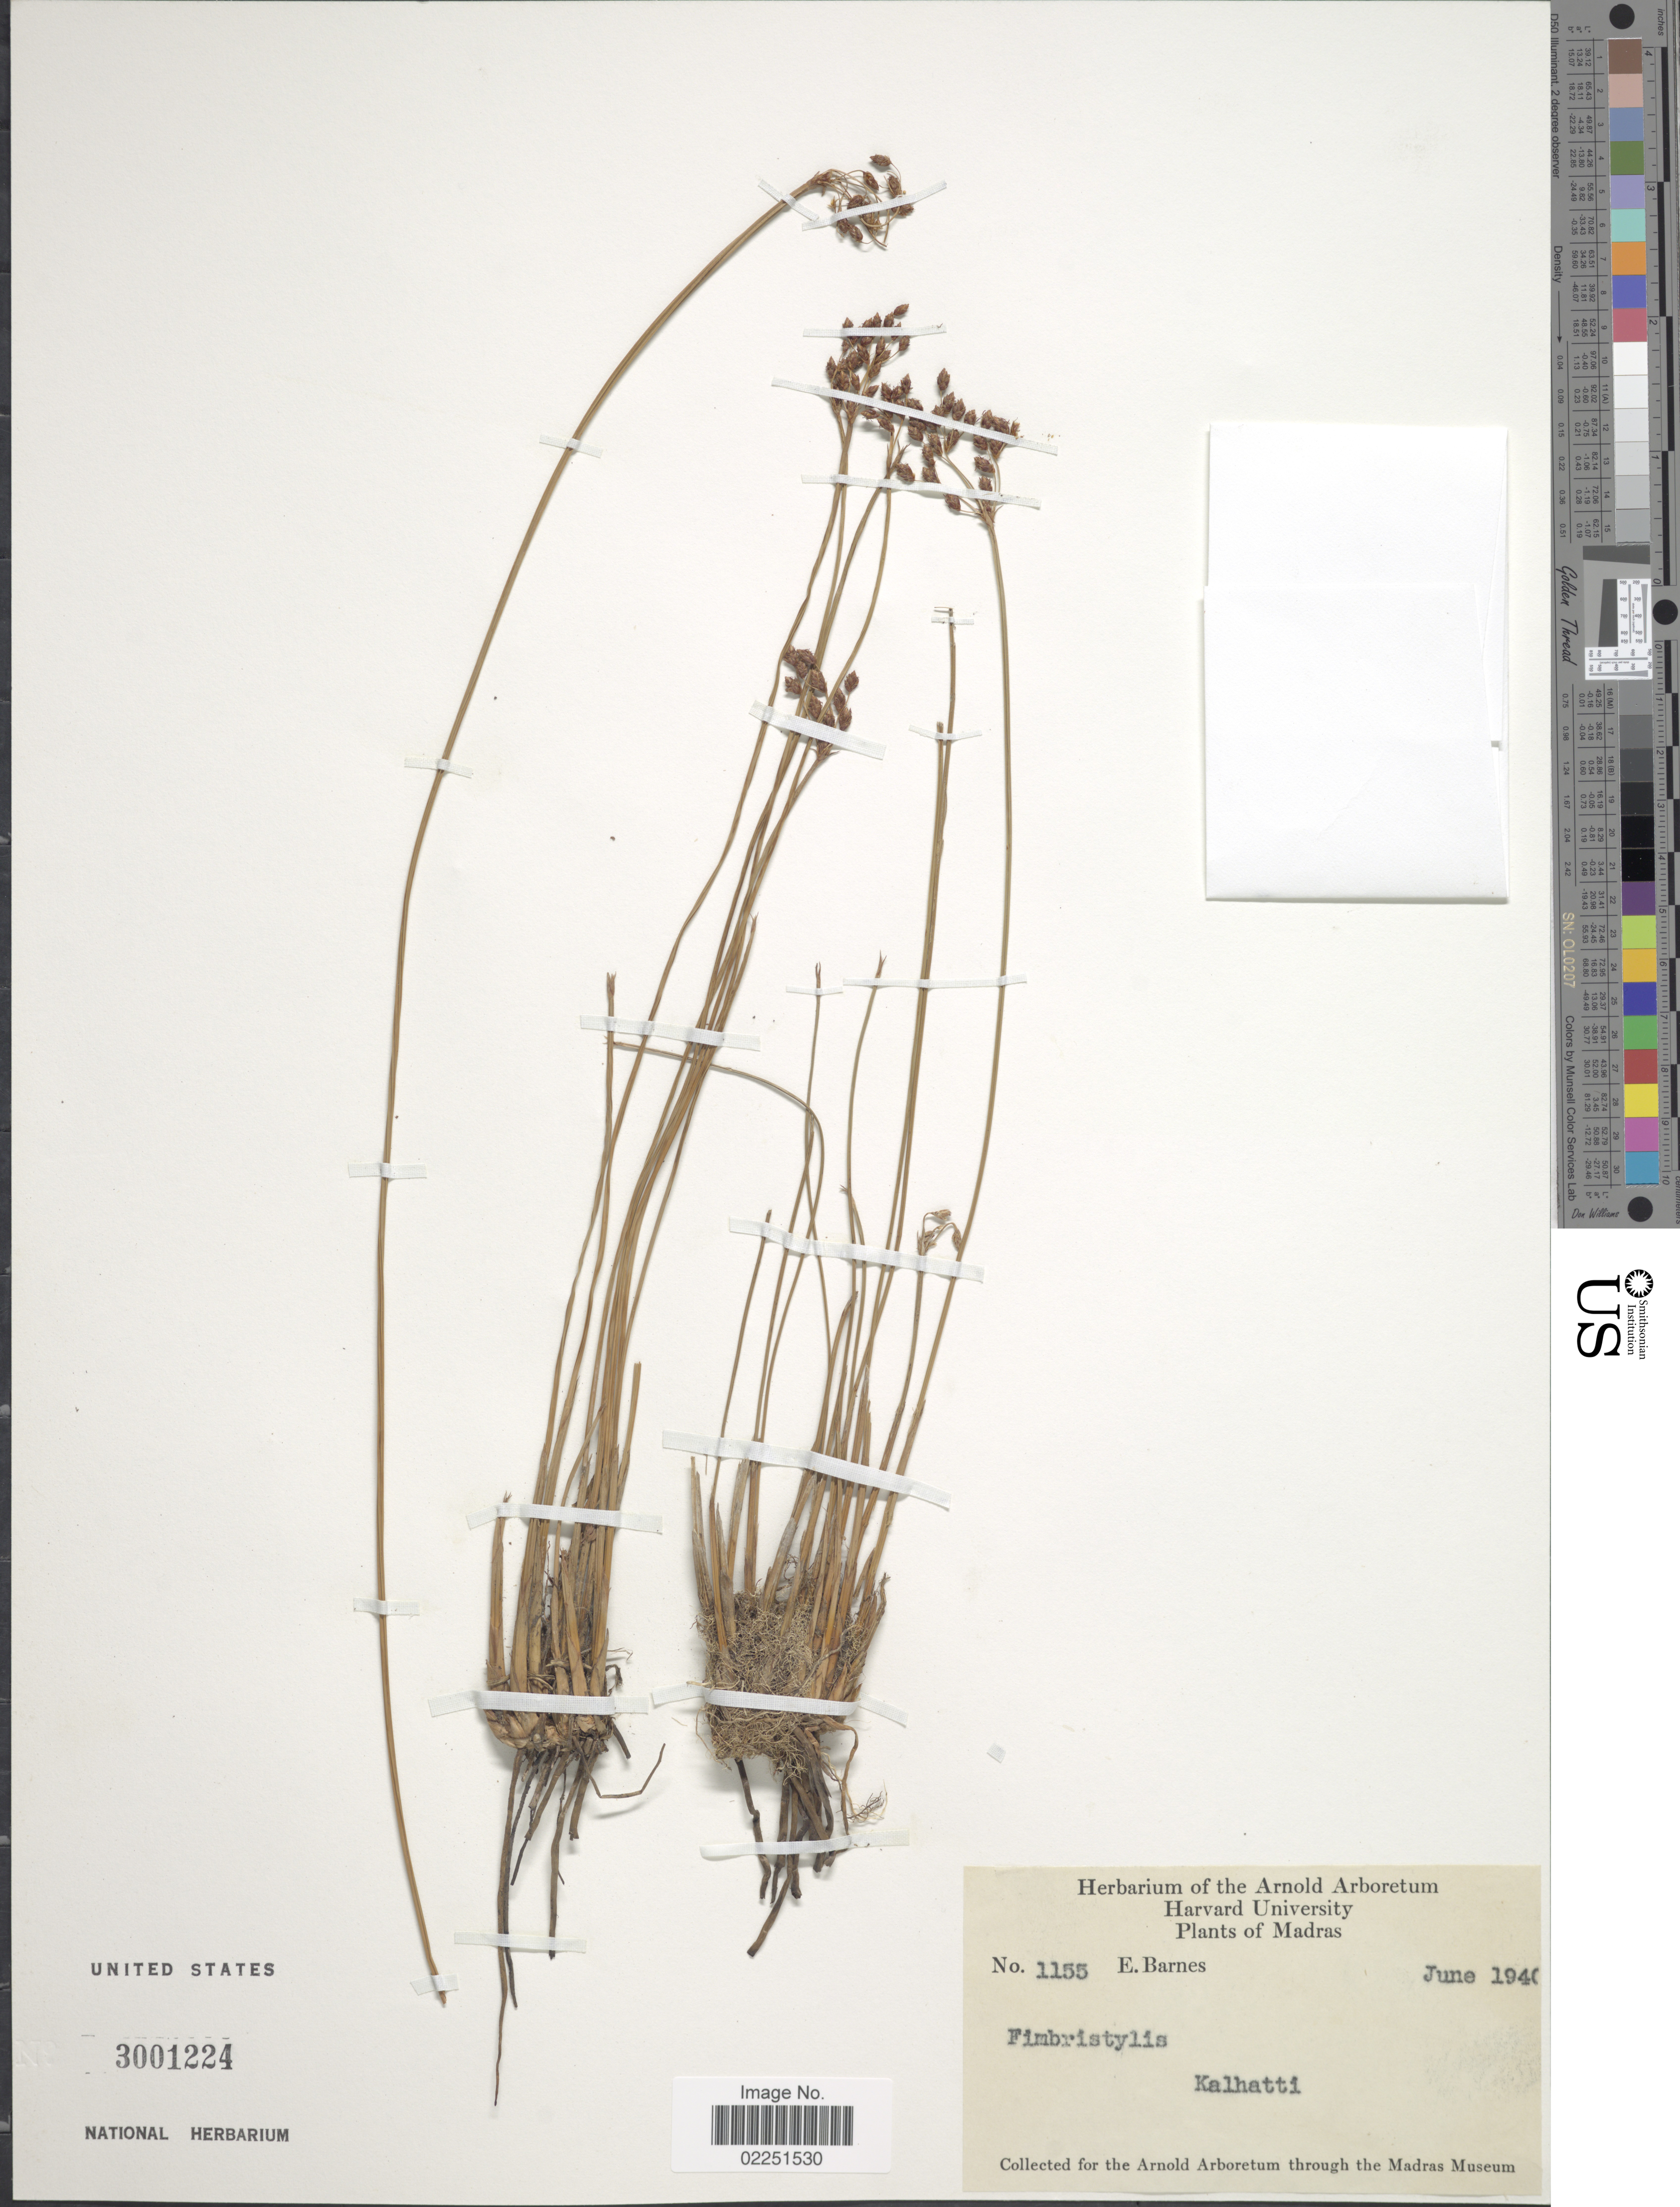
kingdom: Plantae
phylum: Tracheophyta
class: Liliopsida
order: Poales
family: Cyperaceae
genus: Fimbristylis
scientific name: Fimbristylis sp.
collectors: E. Barnes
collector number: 1155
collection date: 1940-06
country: India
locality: Madras, Kalhatti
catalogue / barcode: US 3001224